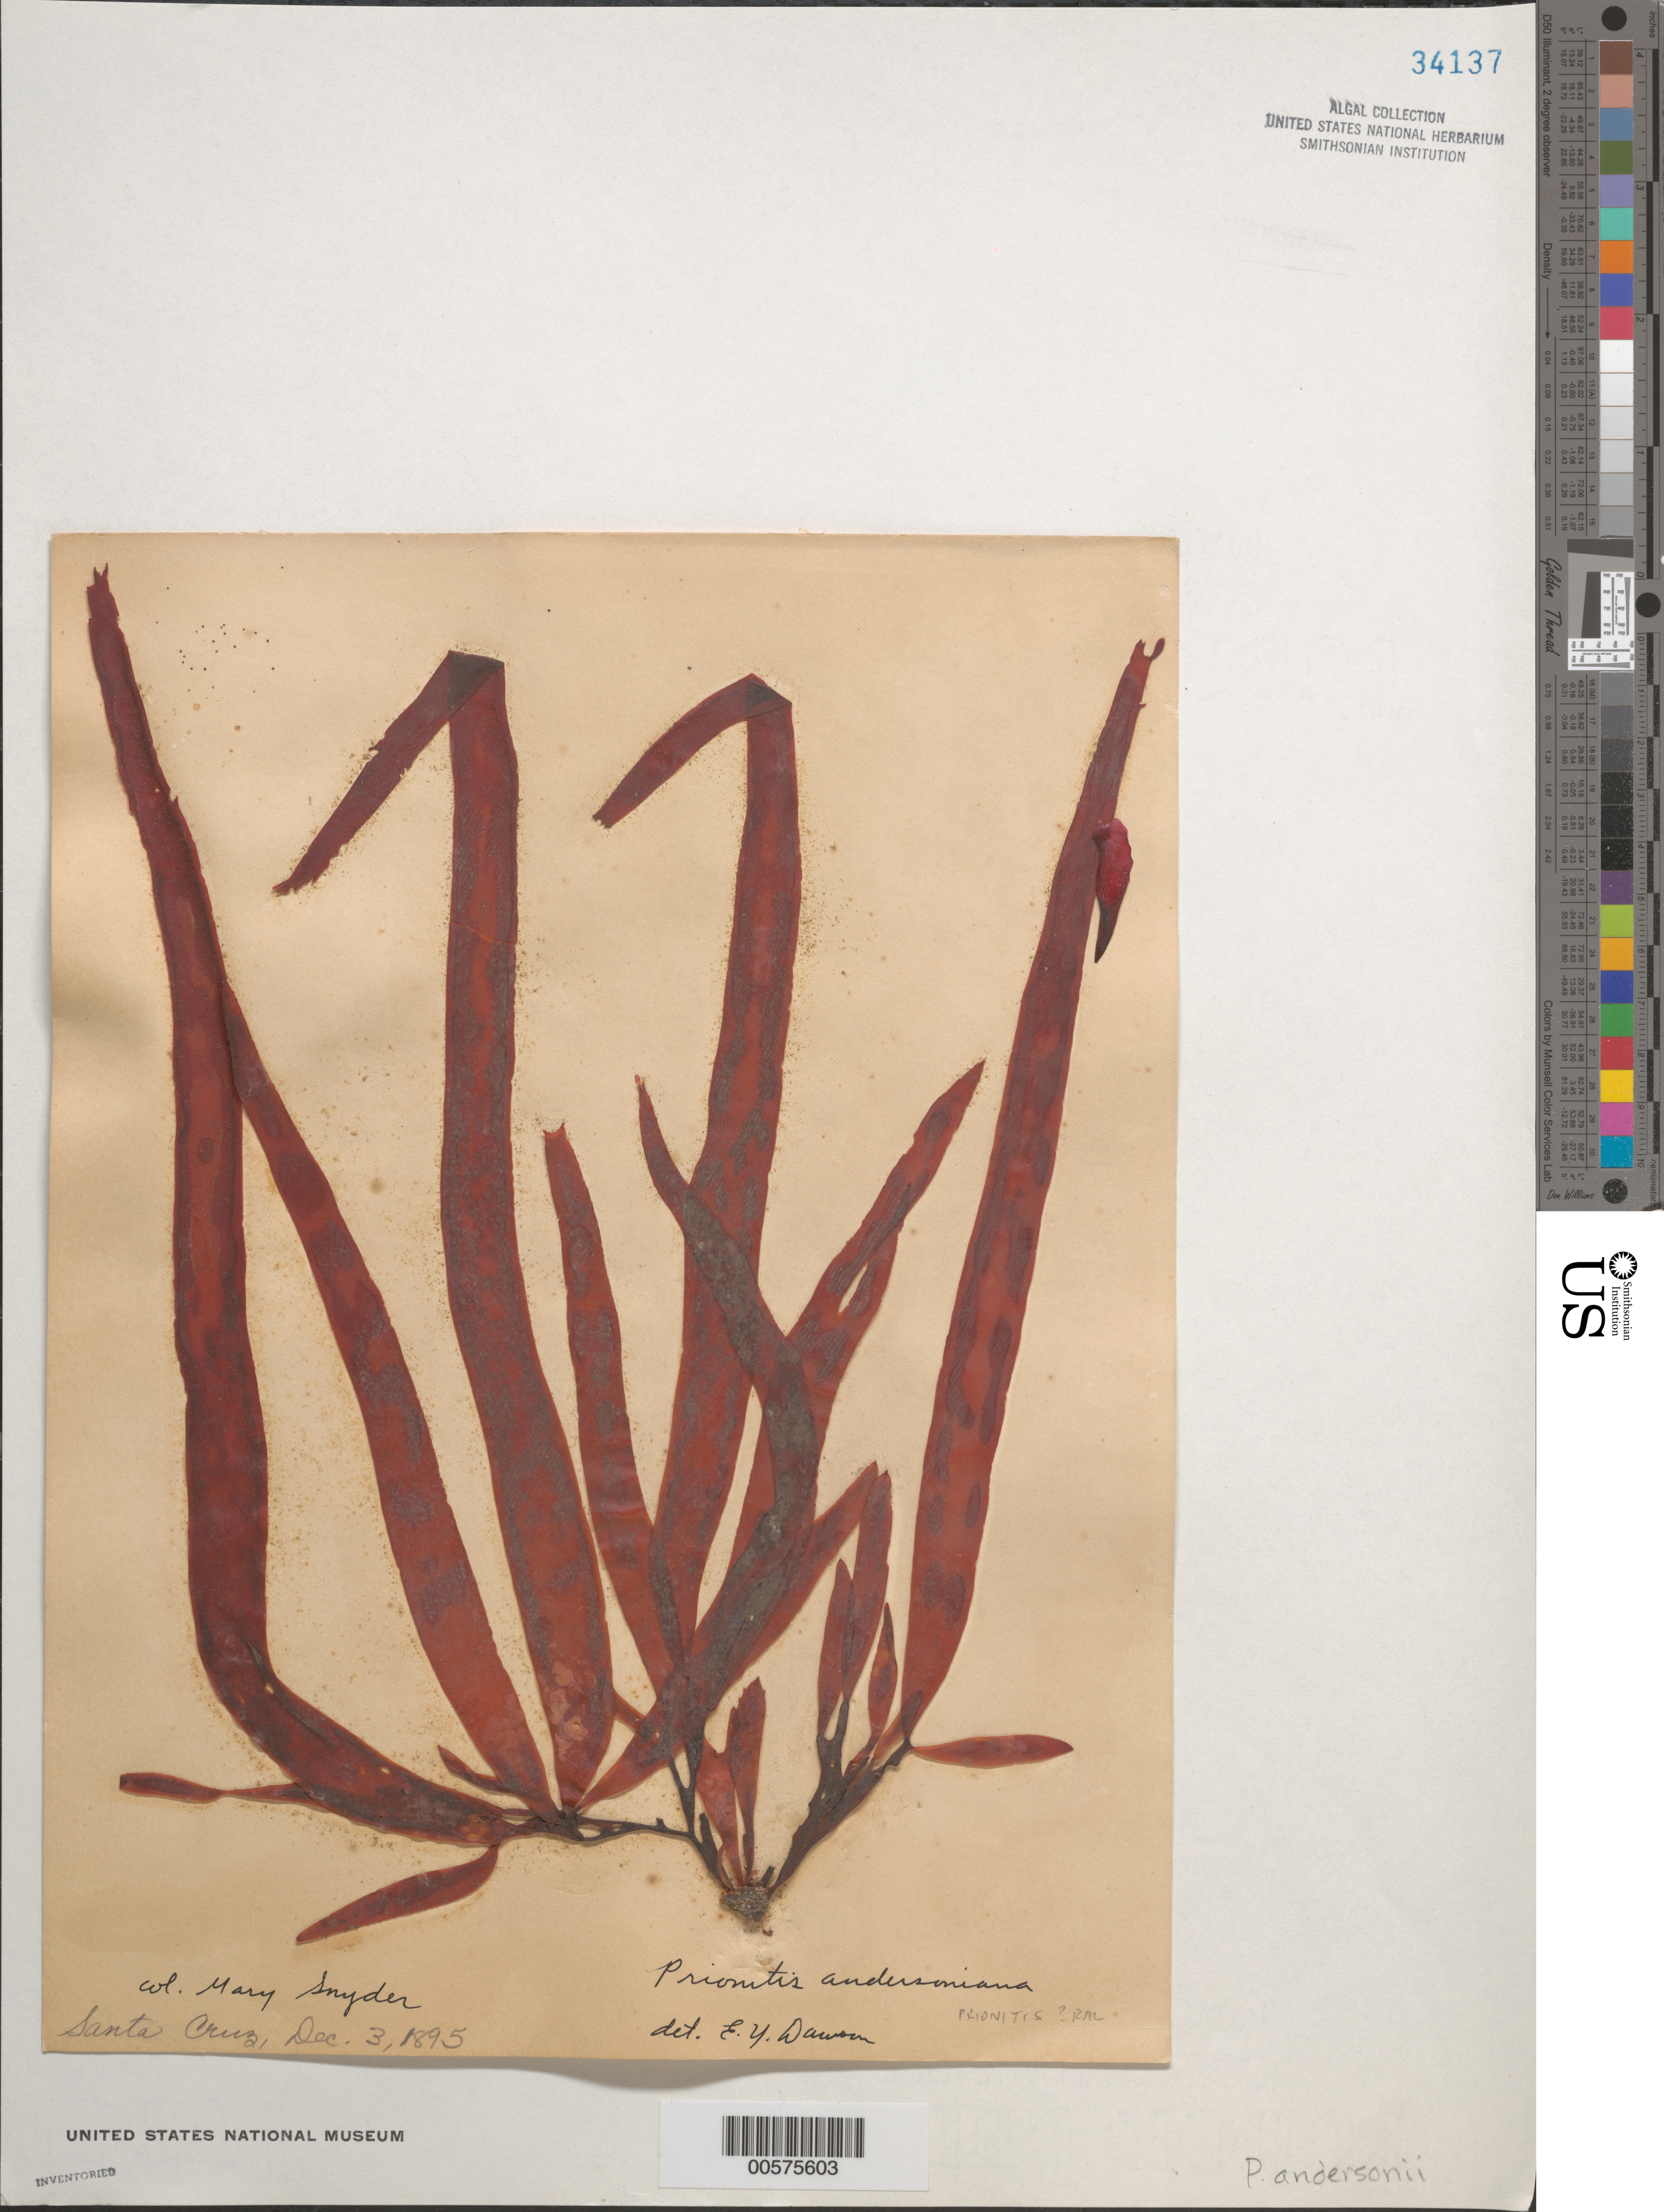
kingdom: Plantae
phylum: Rhodophyta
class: Florideophyceae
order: Cryptonemiales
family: Cryptonemiaceae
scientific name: Prionitis sternbergii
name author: (C. Agardh) J. Agardh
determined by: Algae name updating Project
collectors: M. Snyder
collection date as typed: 03 Dec 1895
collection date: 1895-12-03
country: United States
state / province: California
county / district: Santa Cruz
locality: Santa Cruz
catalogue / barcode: US 34137